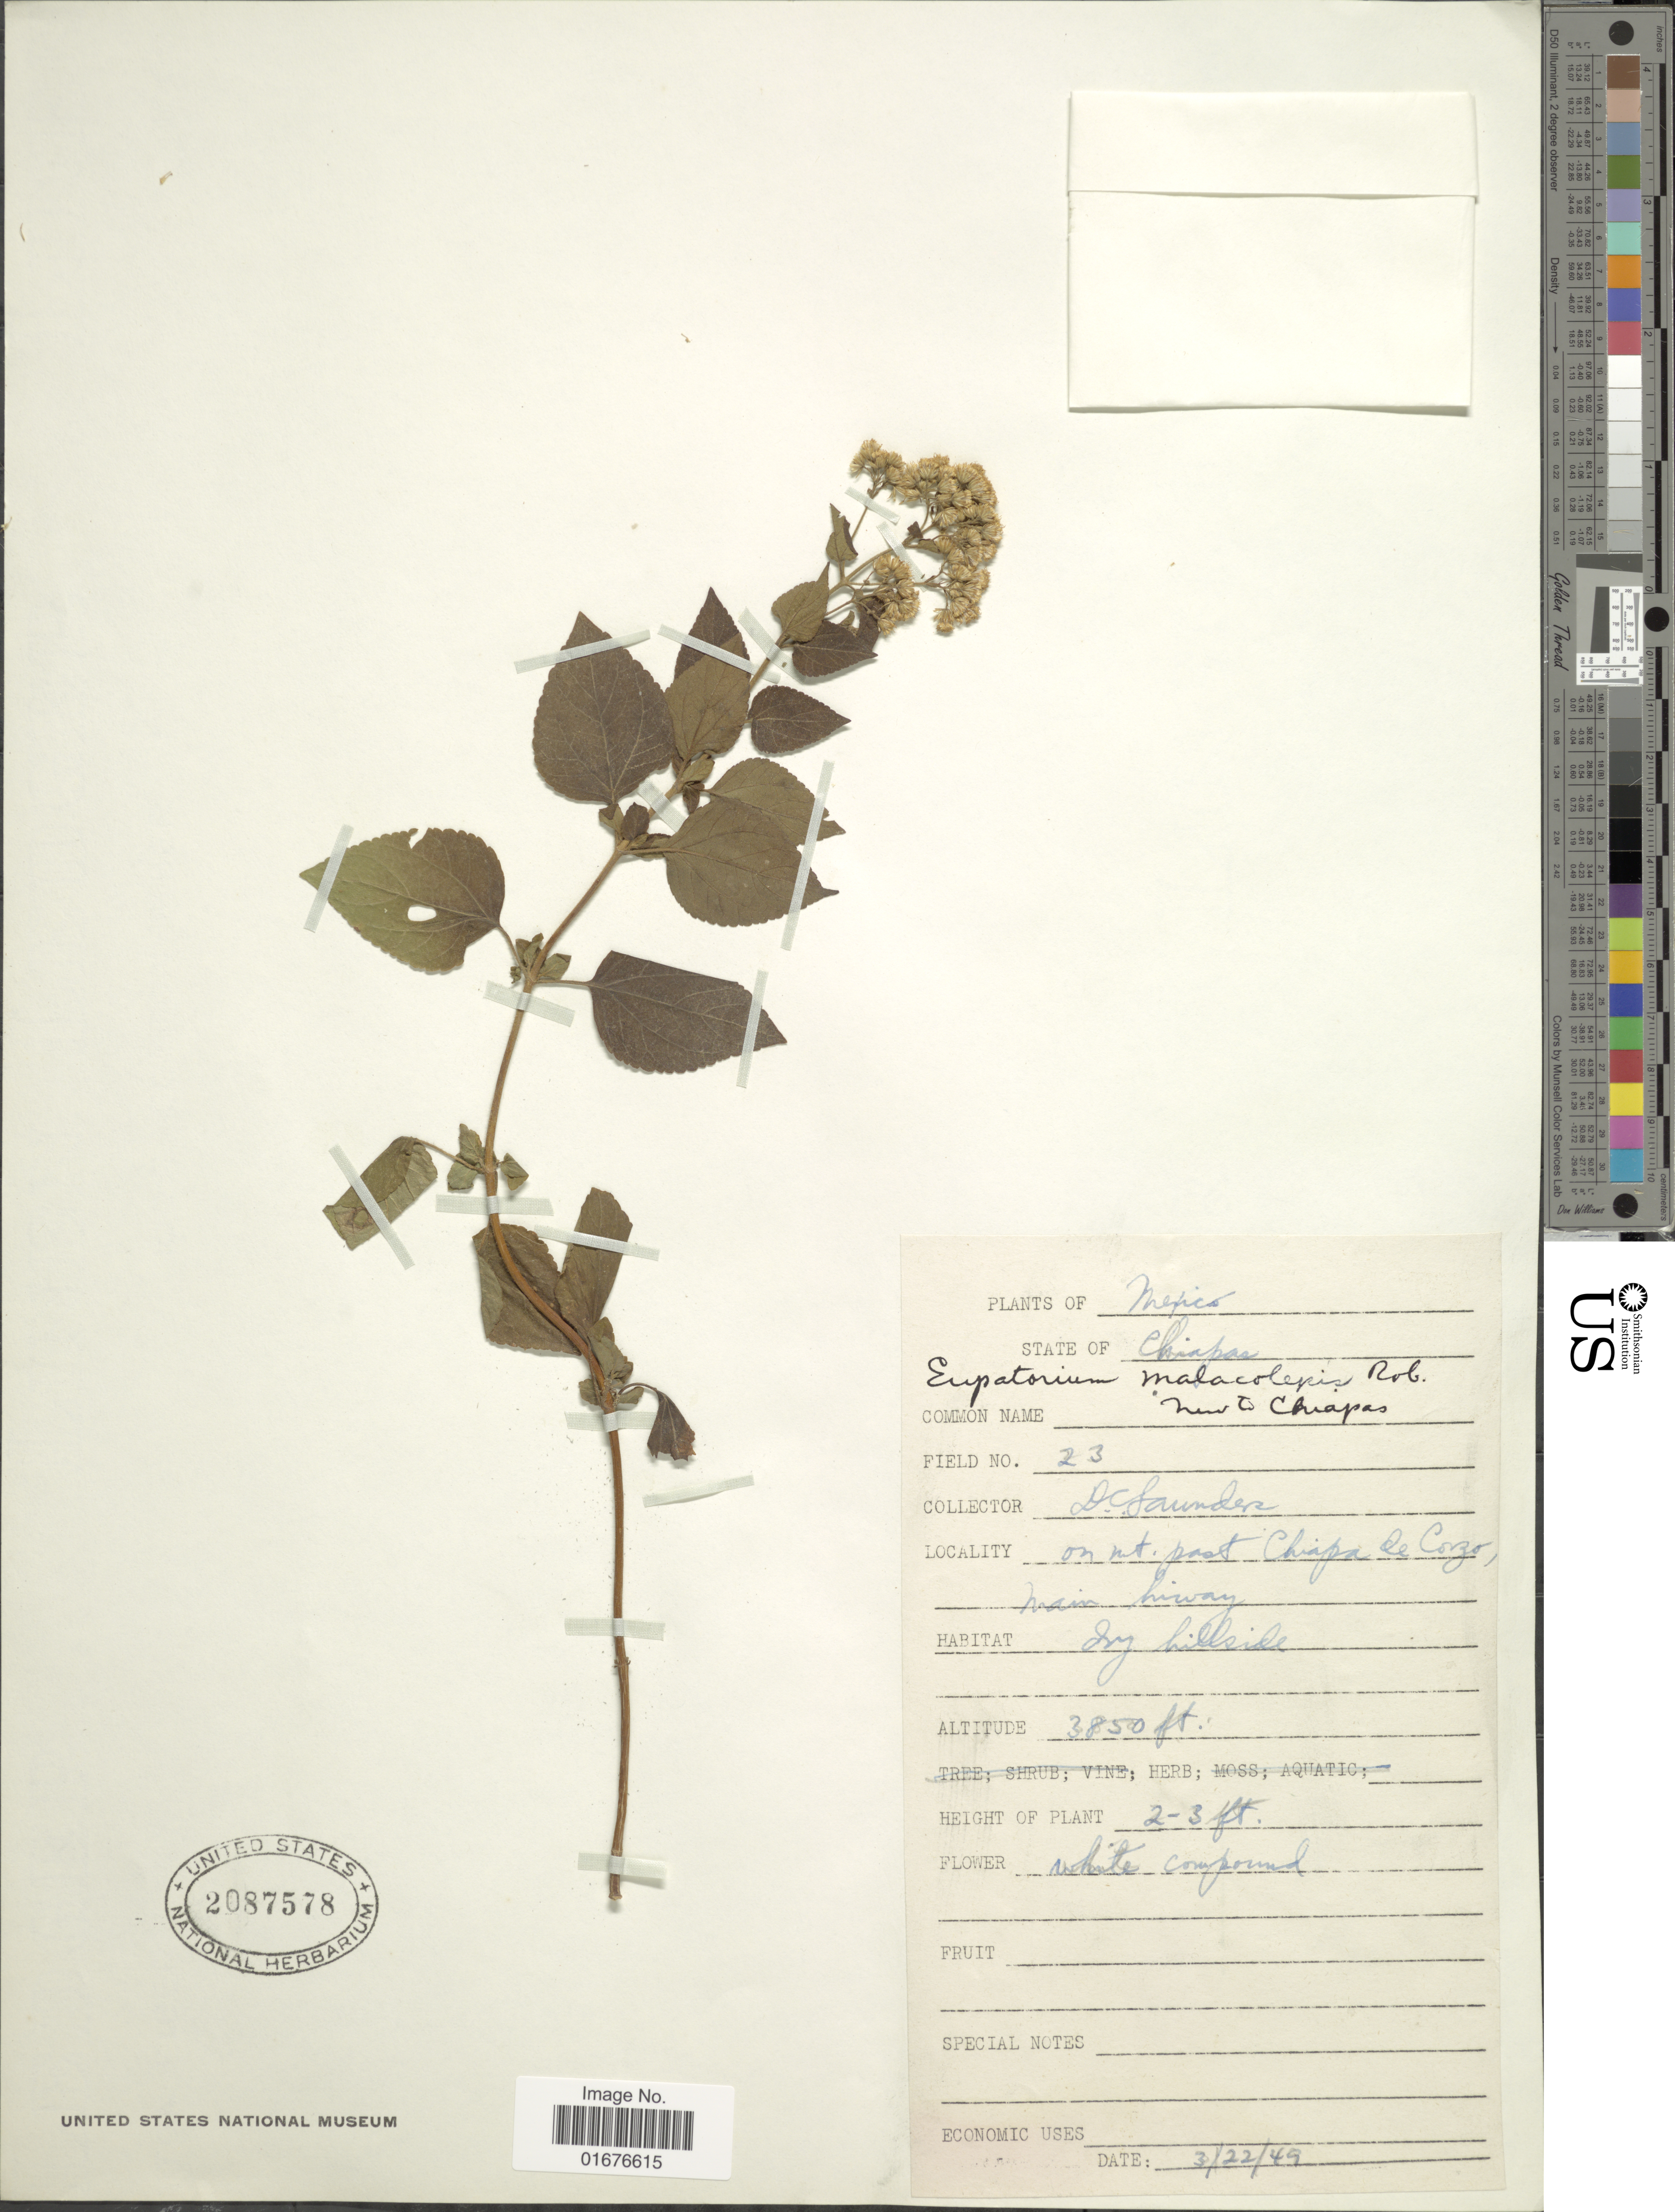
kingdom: Plantae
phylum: Tracheophyta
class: Magnoliopsida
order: Asterales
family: Asteraceae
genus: Ageratina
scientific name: Ageratina pichinchensis var. bustamenta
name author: (DC.) R.M. King & H. Rob.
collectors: D. C. Saunders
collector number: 23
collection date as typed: Transcribed d/m/y: 22/3/49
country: Mexico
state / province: Chiapas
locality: On mt. past Chiapa De Corzo, main highway, dry hillside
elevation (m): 1173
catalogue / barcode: US 2087578